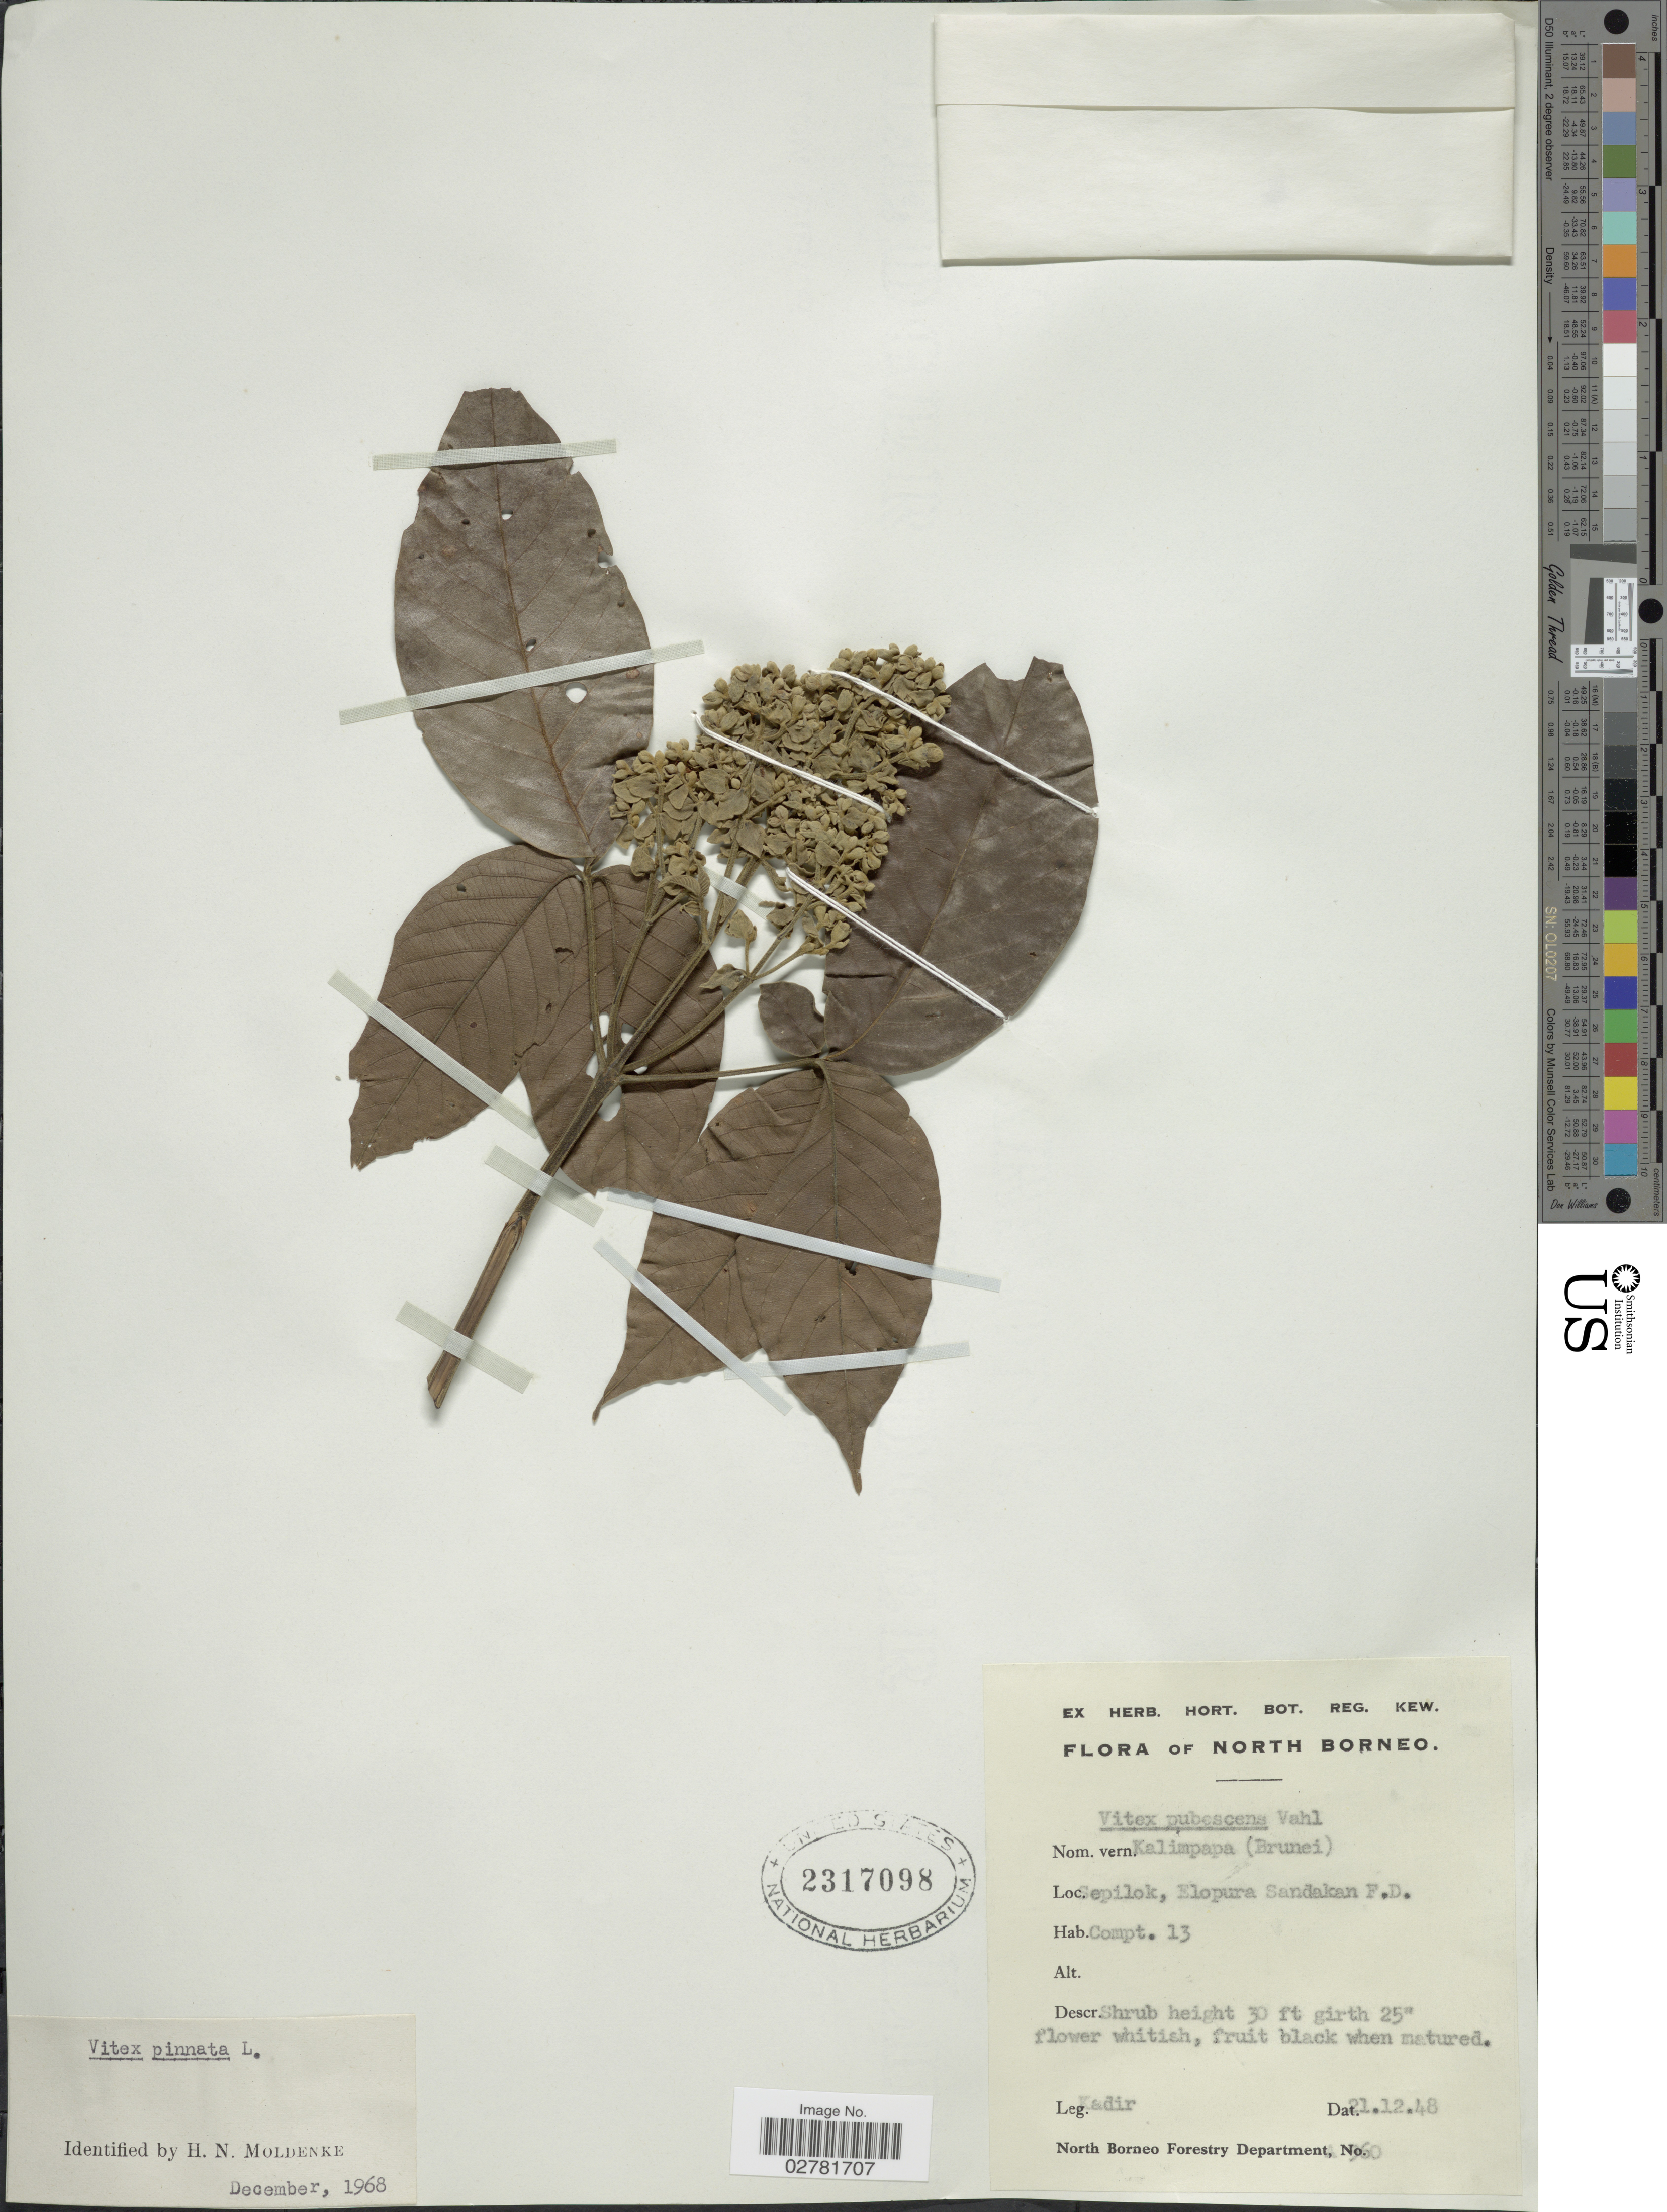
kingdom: Plantae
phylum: Tracheophyta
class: Magnoliopsida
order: Lamiales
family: Lamiaceae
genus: Vitex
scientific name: Vitex pinnata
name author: L.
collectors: -. Kadir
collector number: A960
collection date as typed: Transcribed d/m/y: 21/12/48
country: Malaysia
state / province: Sabah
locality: North Borneo. Sepilok, Elopura Sandakan F.D. Compt. 13.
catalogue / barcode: US 2317098